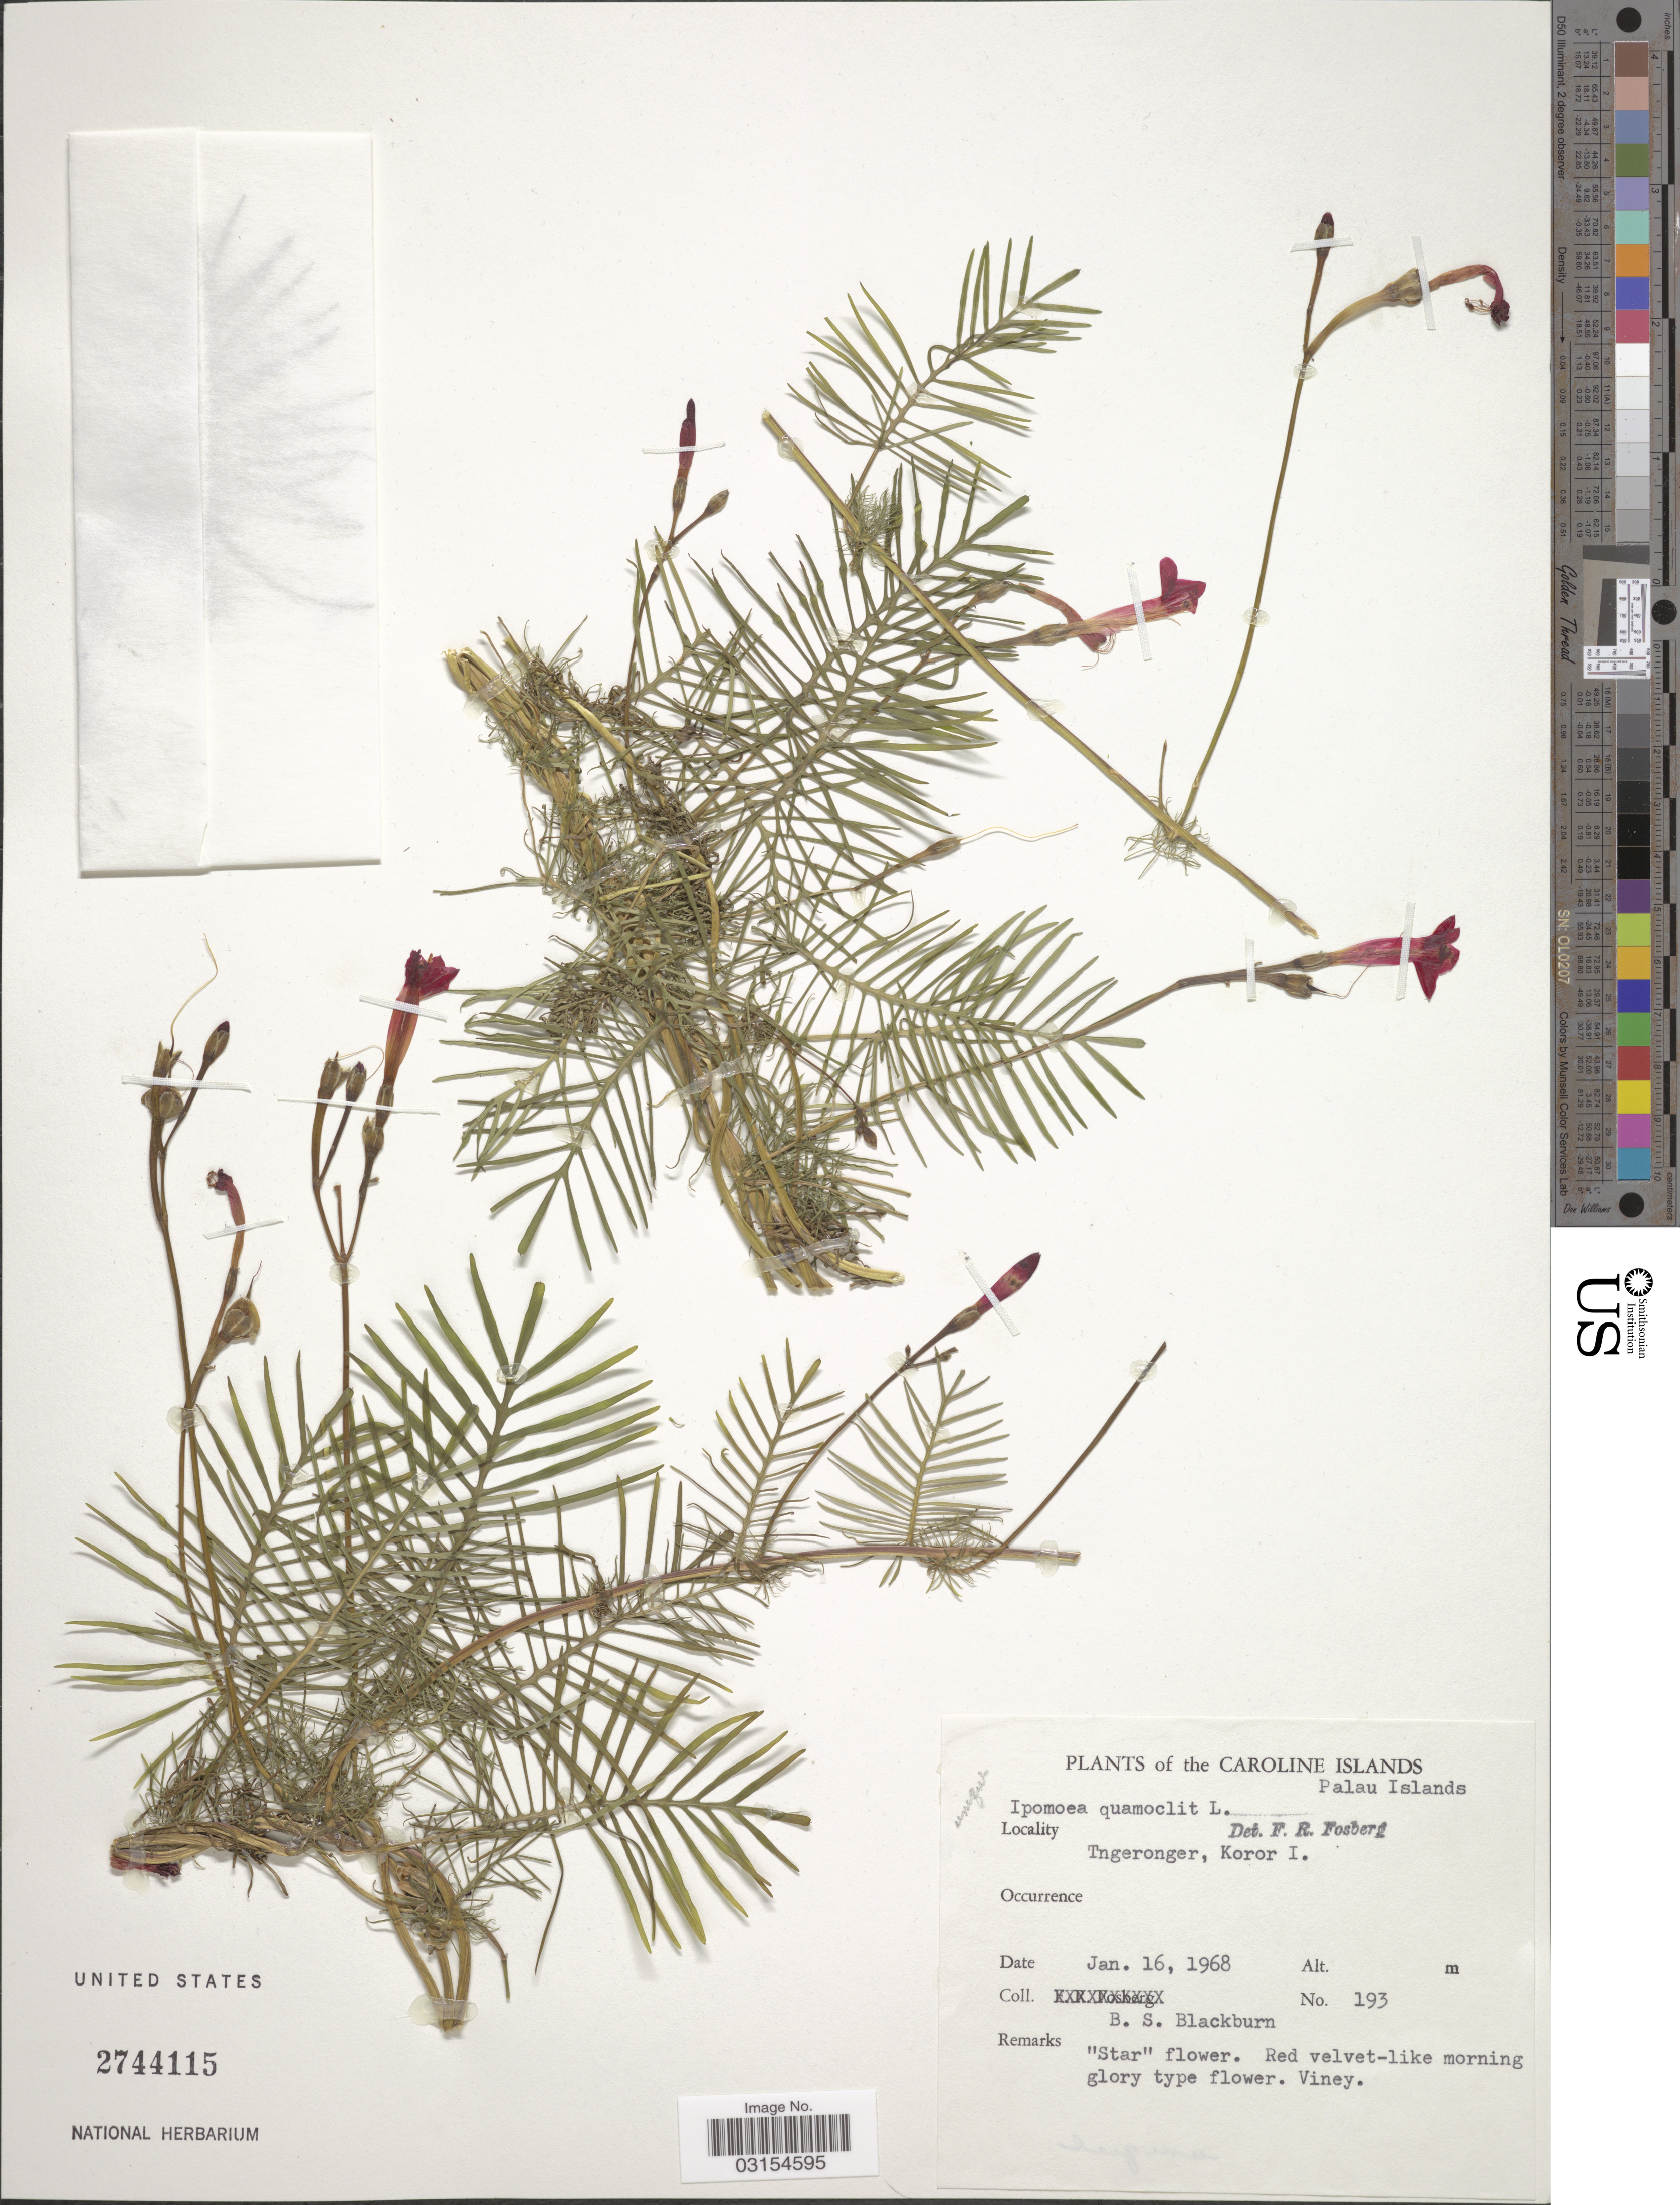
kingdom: Plantae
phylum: Tracheophyta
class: Magnoliopsida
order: Solanales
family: Convolvulaceae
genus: Ipomoea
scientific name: Ipomoea quamoclit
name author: L.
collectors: B. S. Blackburn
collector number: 193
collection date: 1968-01-16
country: Palau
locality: Caroline Islands. Palau Islands. Tngeronger, Koror I.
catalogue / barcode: US 2744115